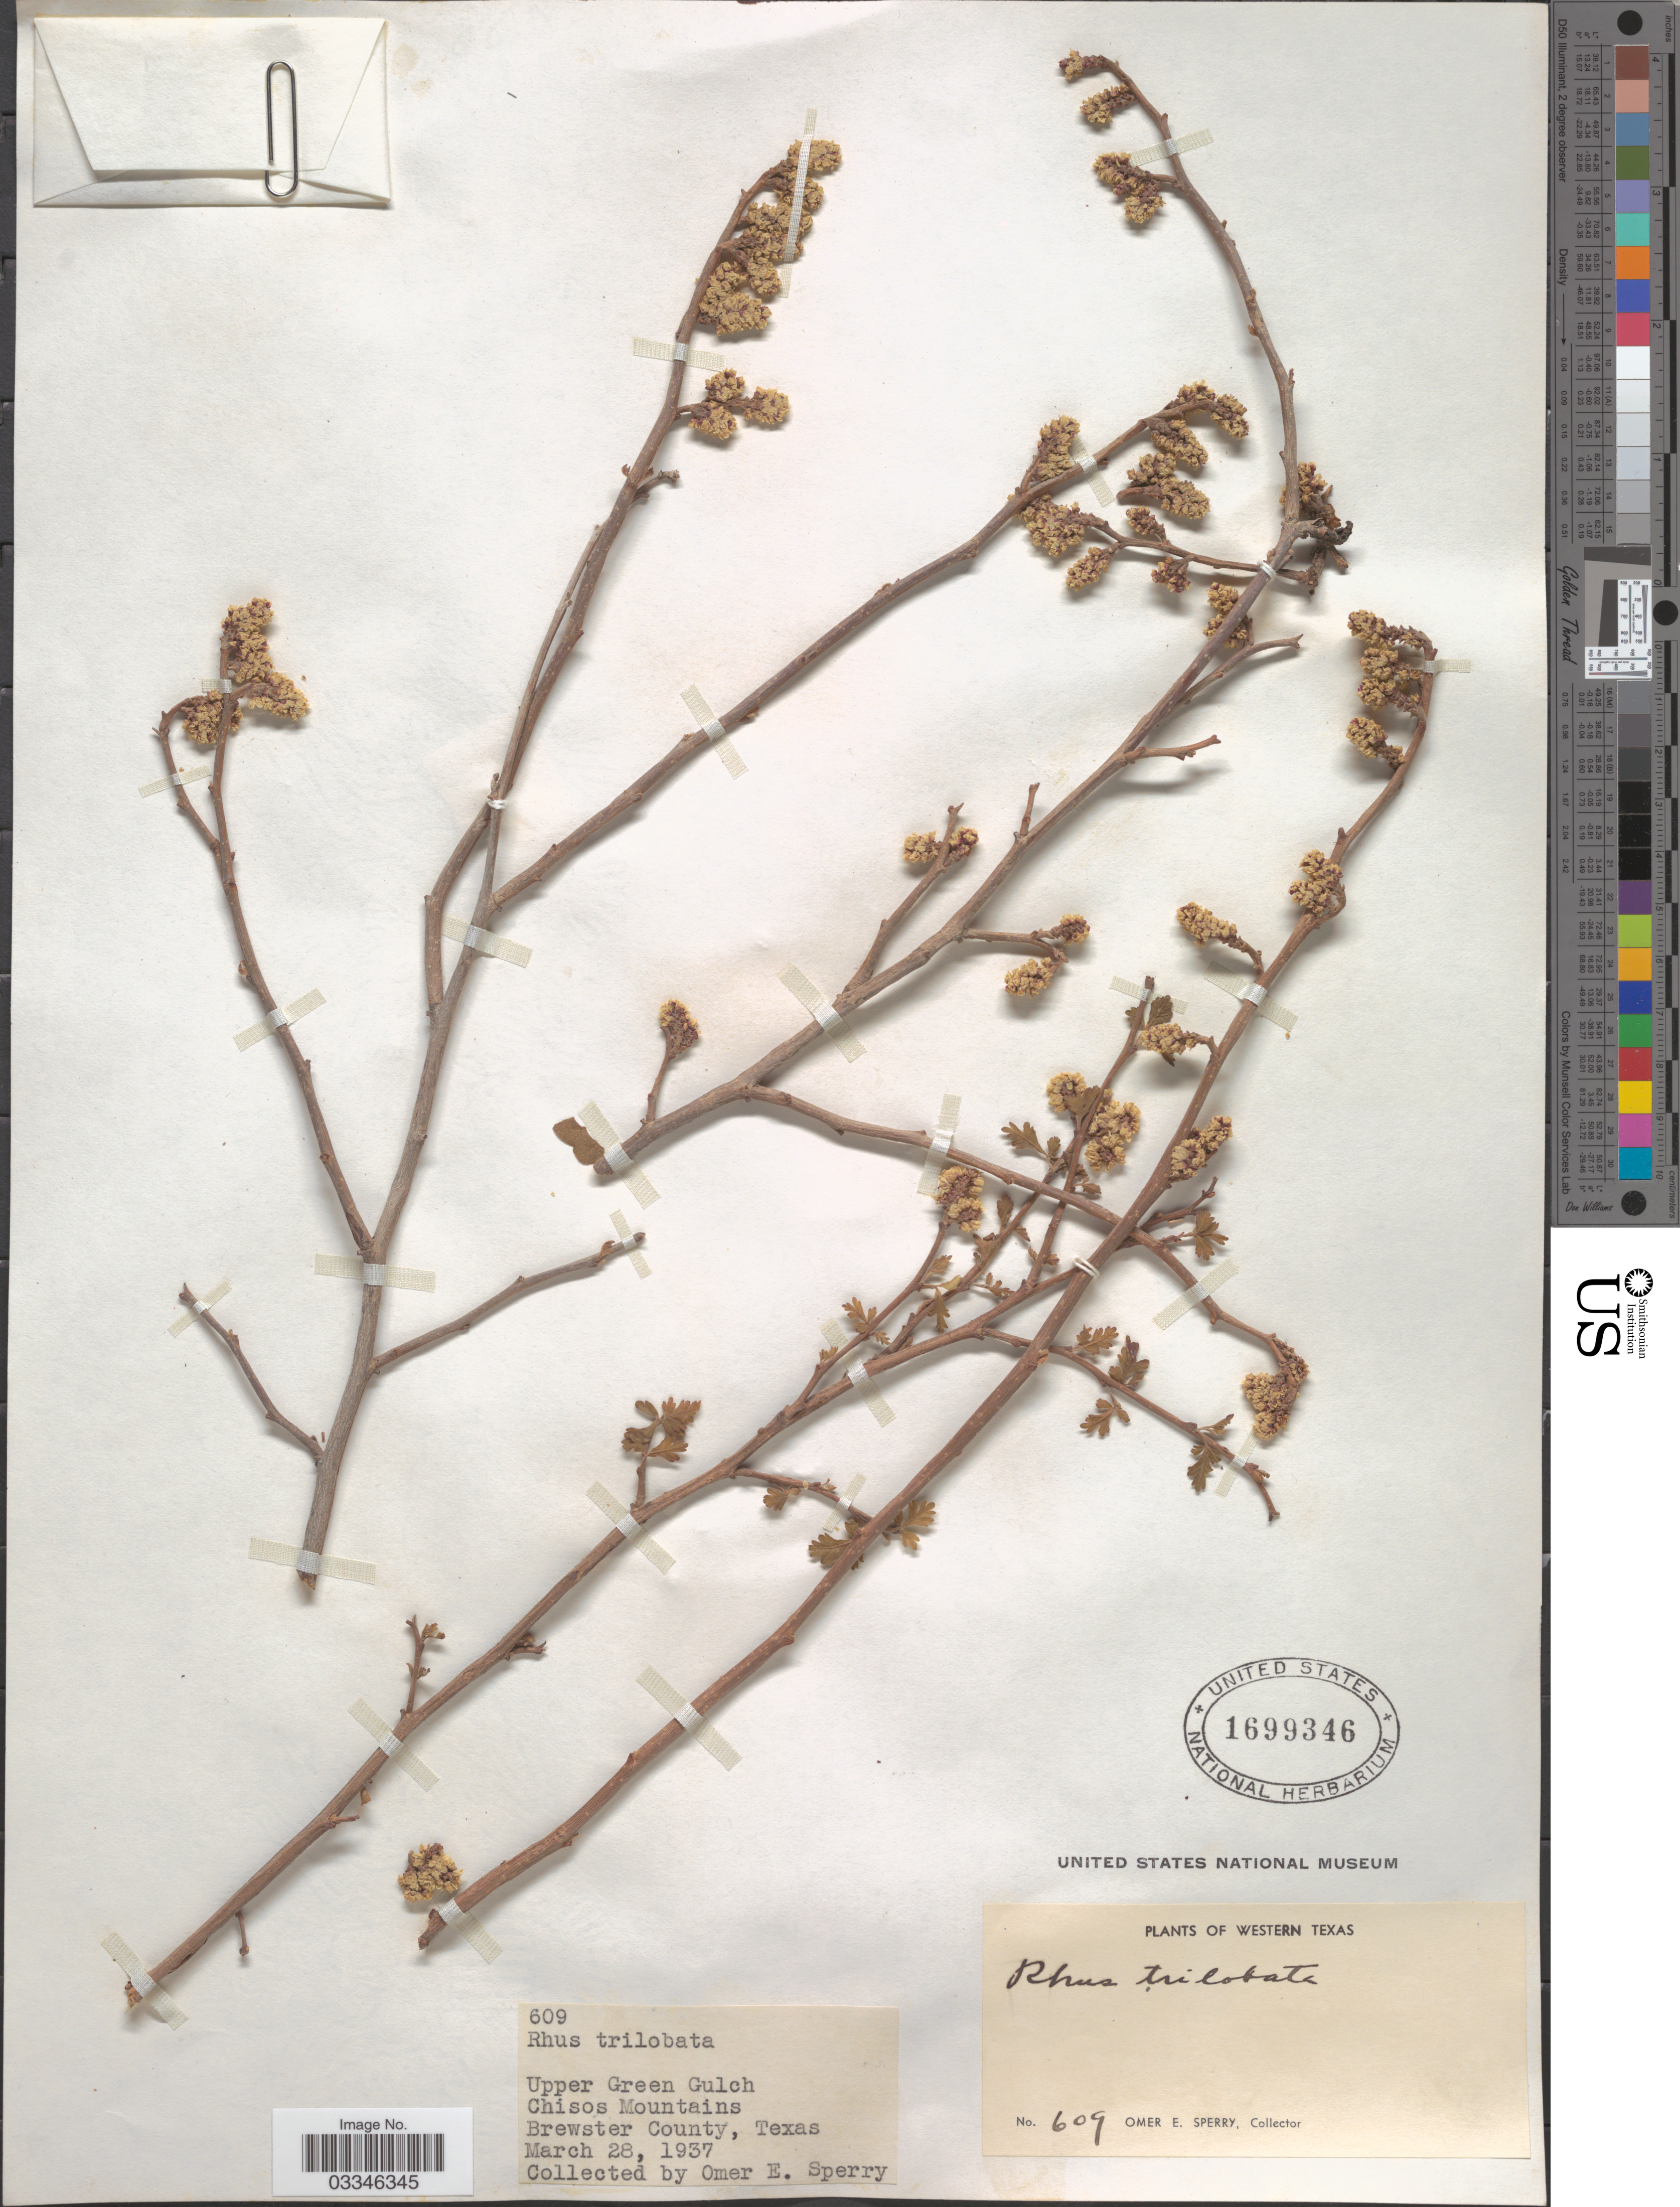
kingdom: Plantae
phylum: Tracheophyta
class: Magnoliopsida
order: Sapindales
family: Anacardiaceae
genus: Rhus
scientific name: Rhus trilobata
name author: Nutt.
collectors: O. E. Sperry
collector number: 609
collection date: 1937-03-28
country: United States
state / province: Texas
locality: Western Texas. Upper Green Gulch, Chisos Mountains. Brewster County.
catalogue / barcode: US 1699346